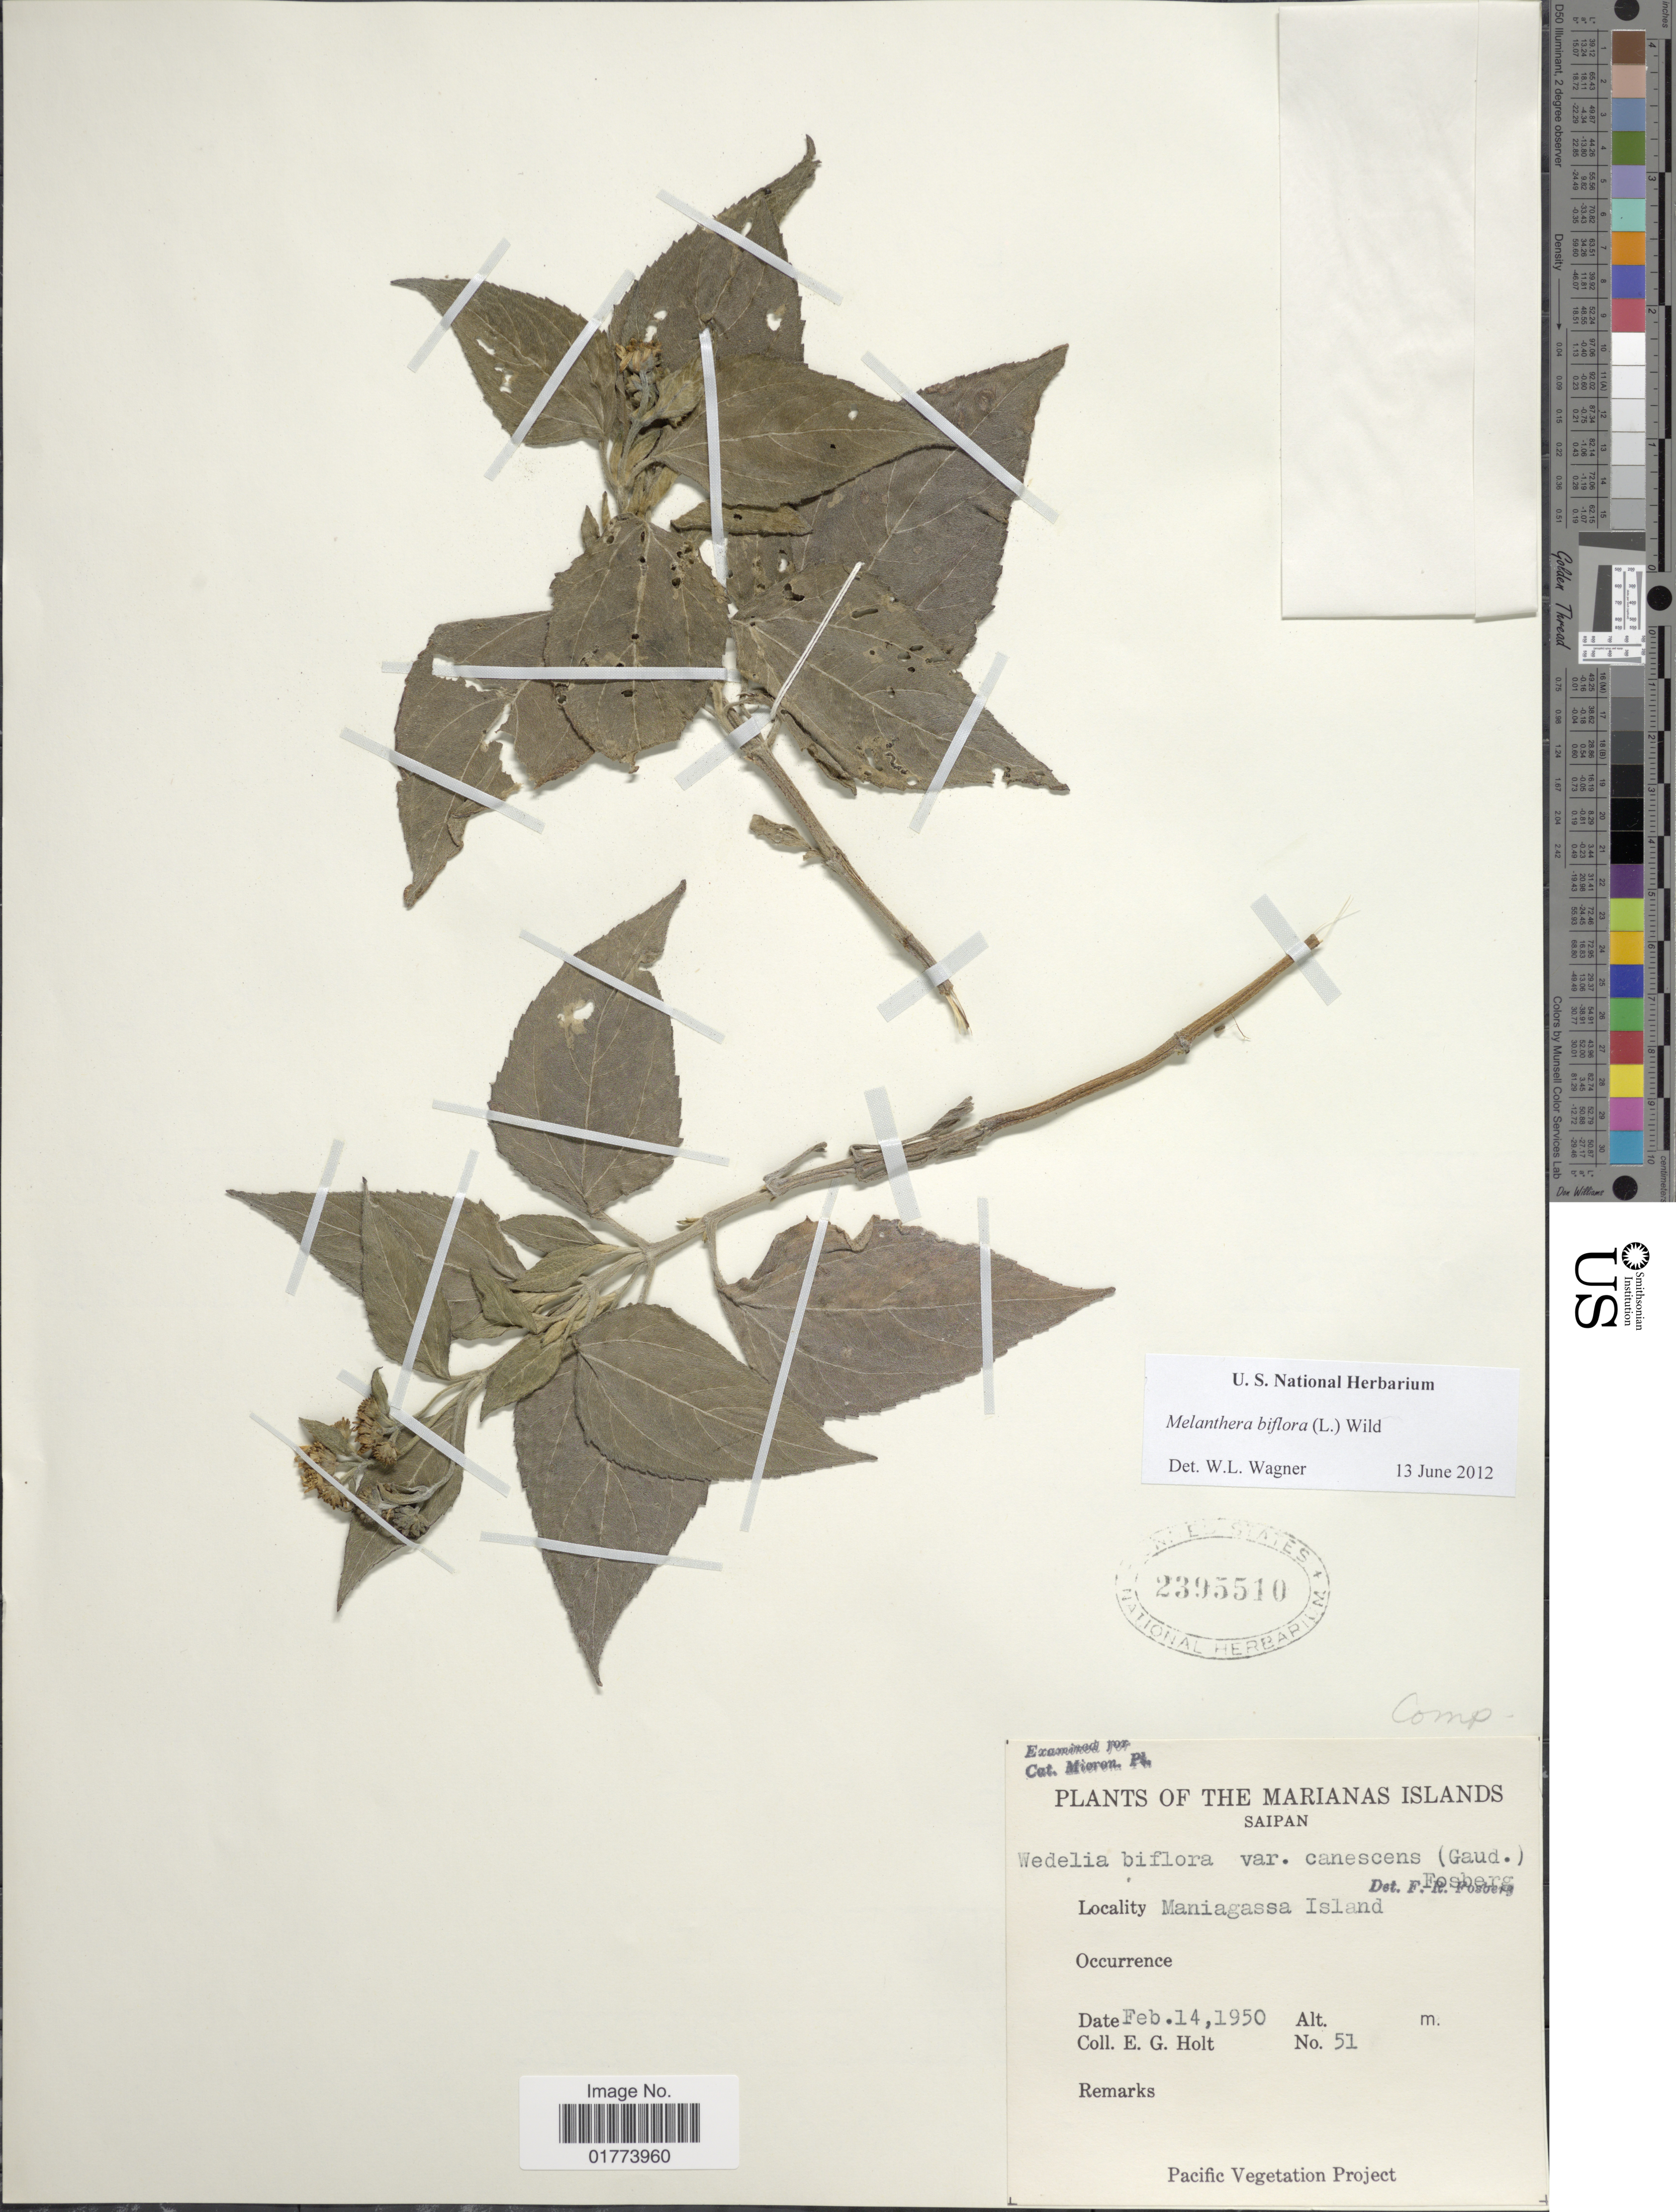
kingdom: Plantae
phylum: Tracheophyta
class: Magnoliopsida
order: Asterales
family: Asteraceae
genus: Wollastonia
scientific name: Wollastonia uniflora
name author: (Willd.) Orchard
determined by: Wagner, W. L., (BOT), Smithsonian Institution - National Museum of Natural History (UNITED STATES)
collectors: E. G. Holt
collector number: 51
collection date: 1950-02-14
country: Northern Mariana Islands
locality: Marianas Islands, Saipan, Maniagassa Island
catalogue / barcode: US 2395510